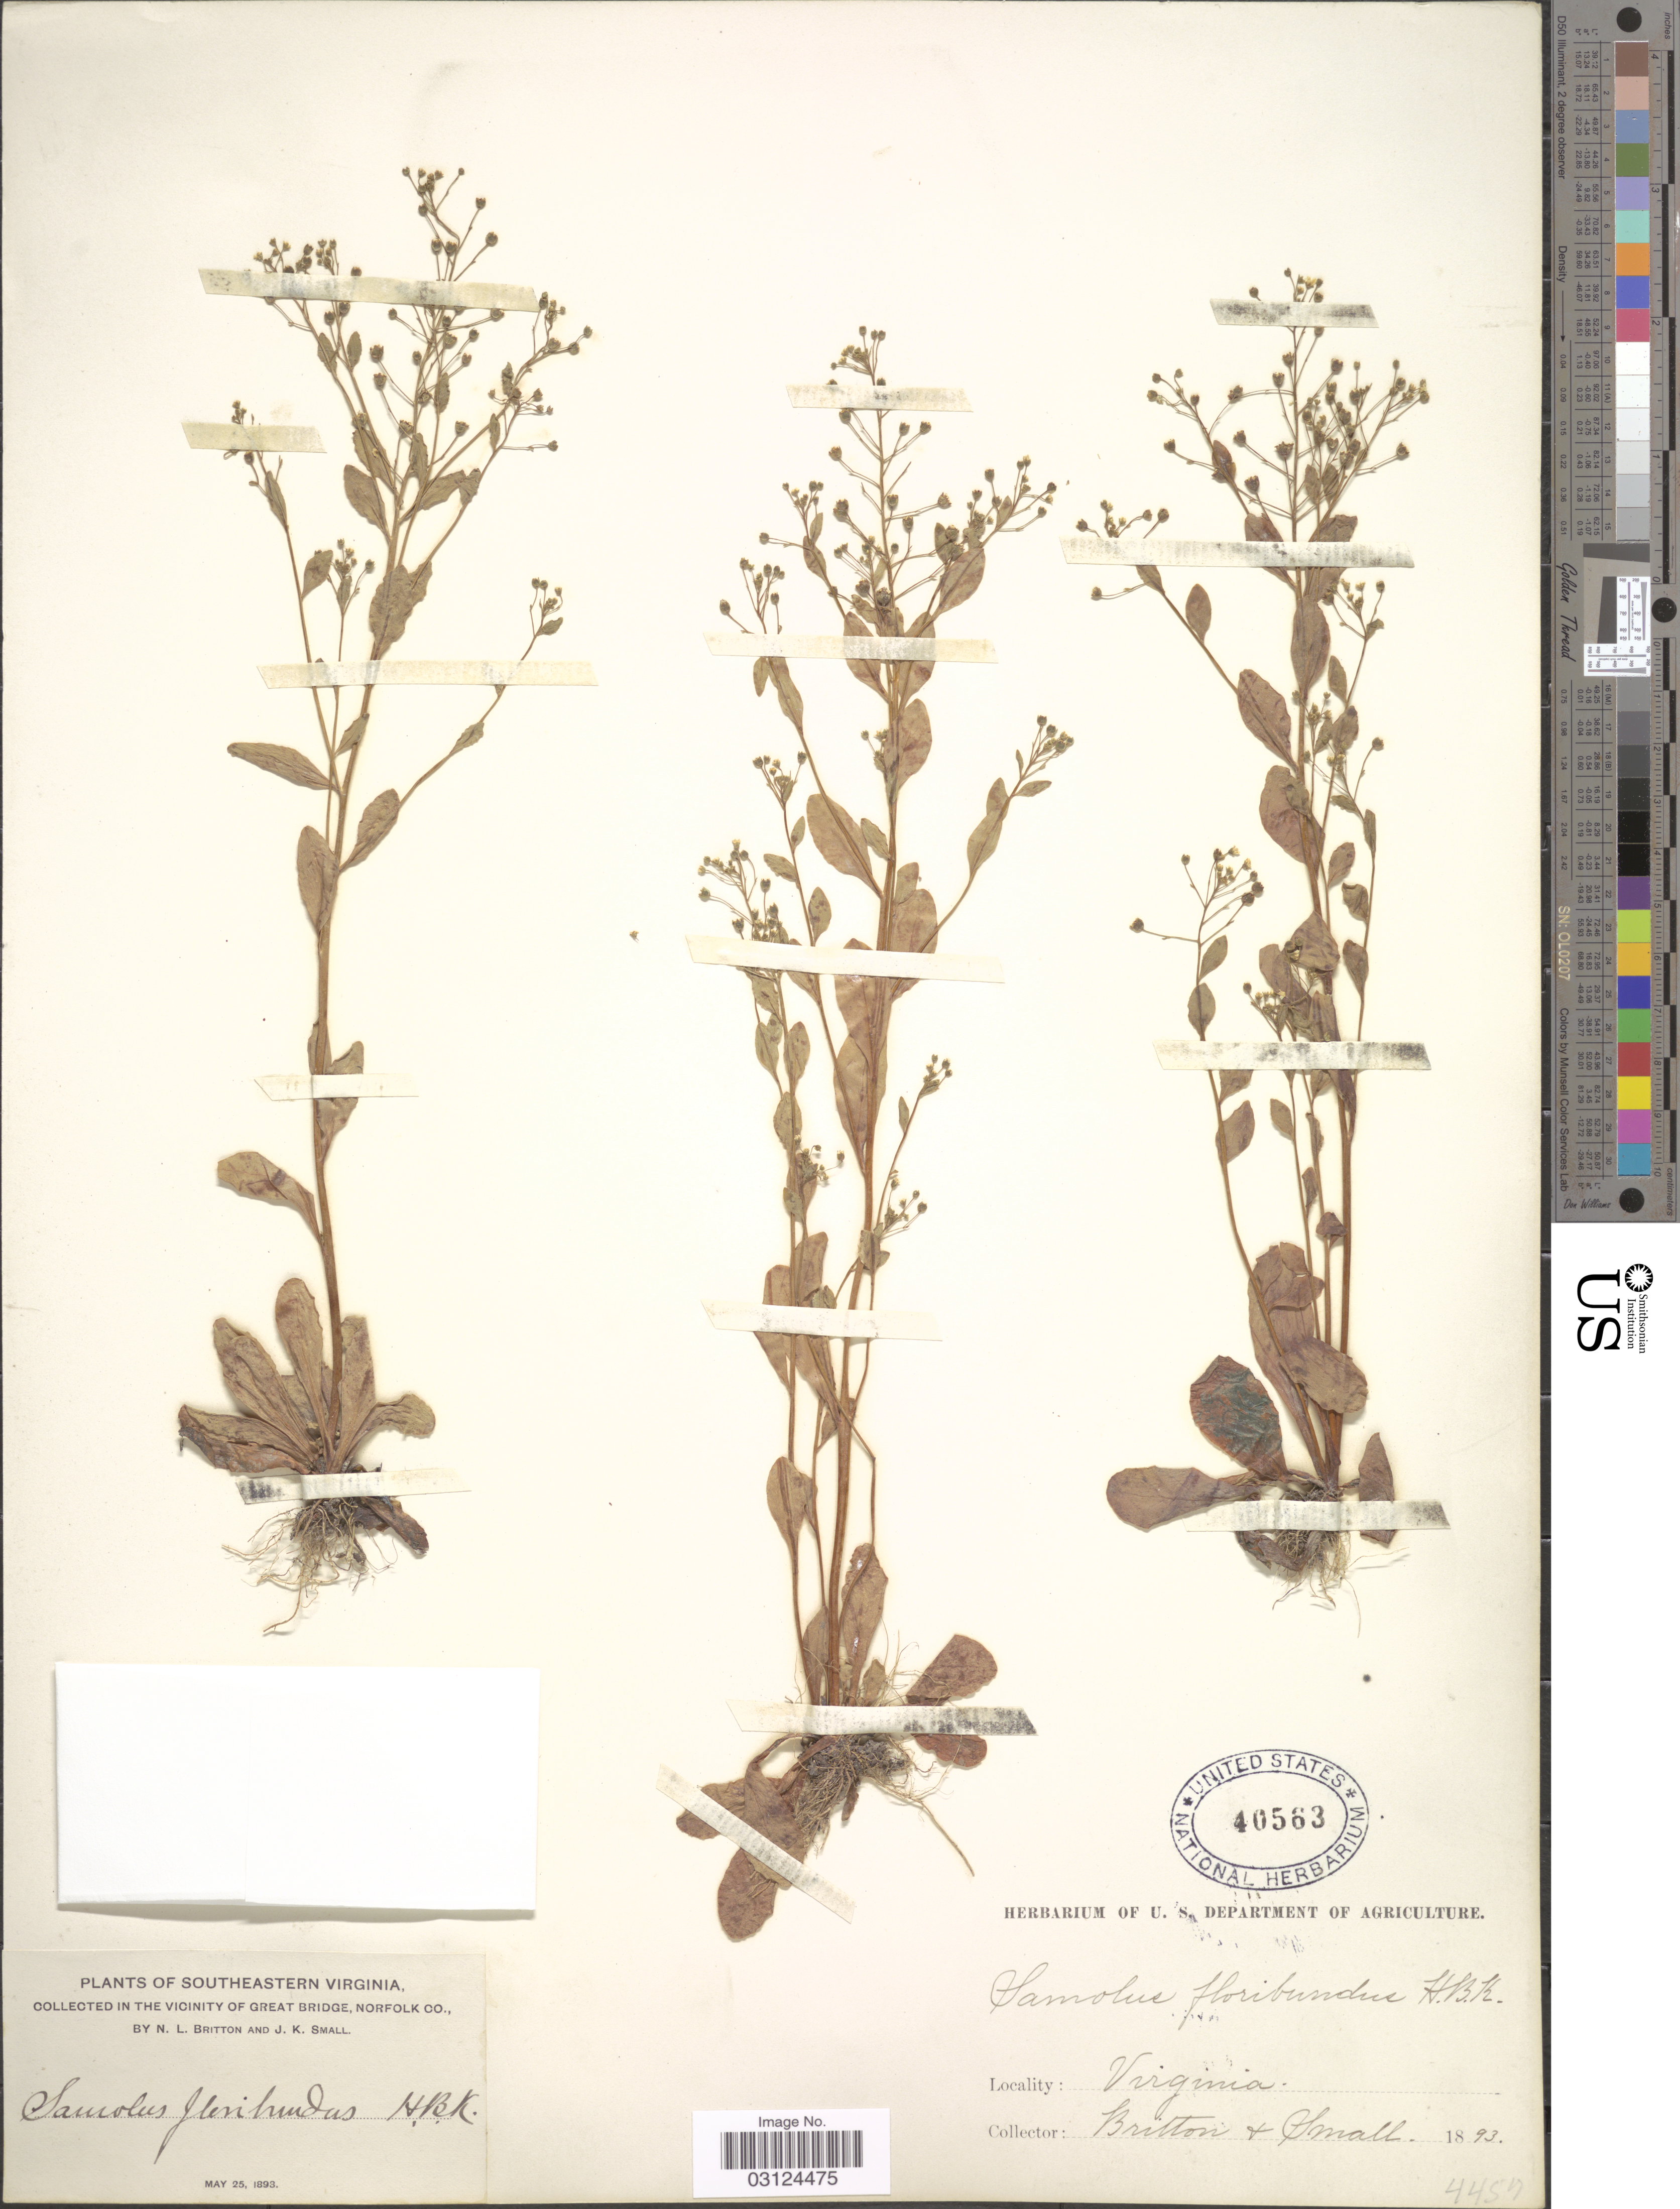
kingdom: Plantae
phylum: Tracheophyta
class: Magnoliopsida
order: Ericales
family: Primulaceae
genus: Samolus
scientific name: Samolus parviflorus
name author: Raf.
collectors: N. Britton & J. K. Small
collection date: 1893-05-25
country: United States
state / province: Virginia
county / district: Rappahannock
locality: Southeastern Virginia, In The Vicinity of Great Bridge, Norfolk Co.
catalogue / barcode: US 40563